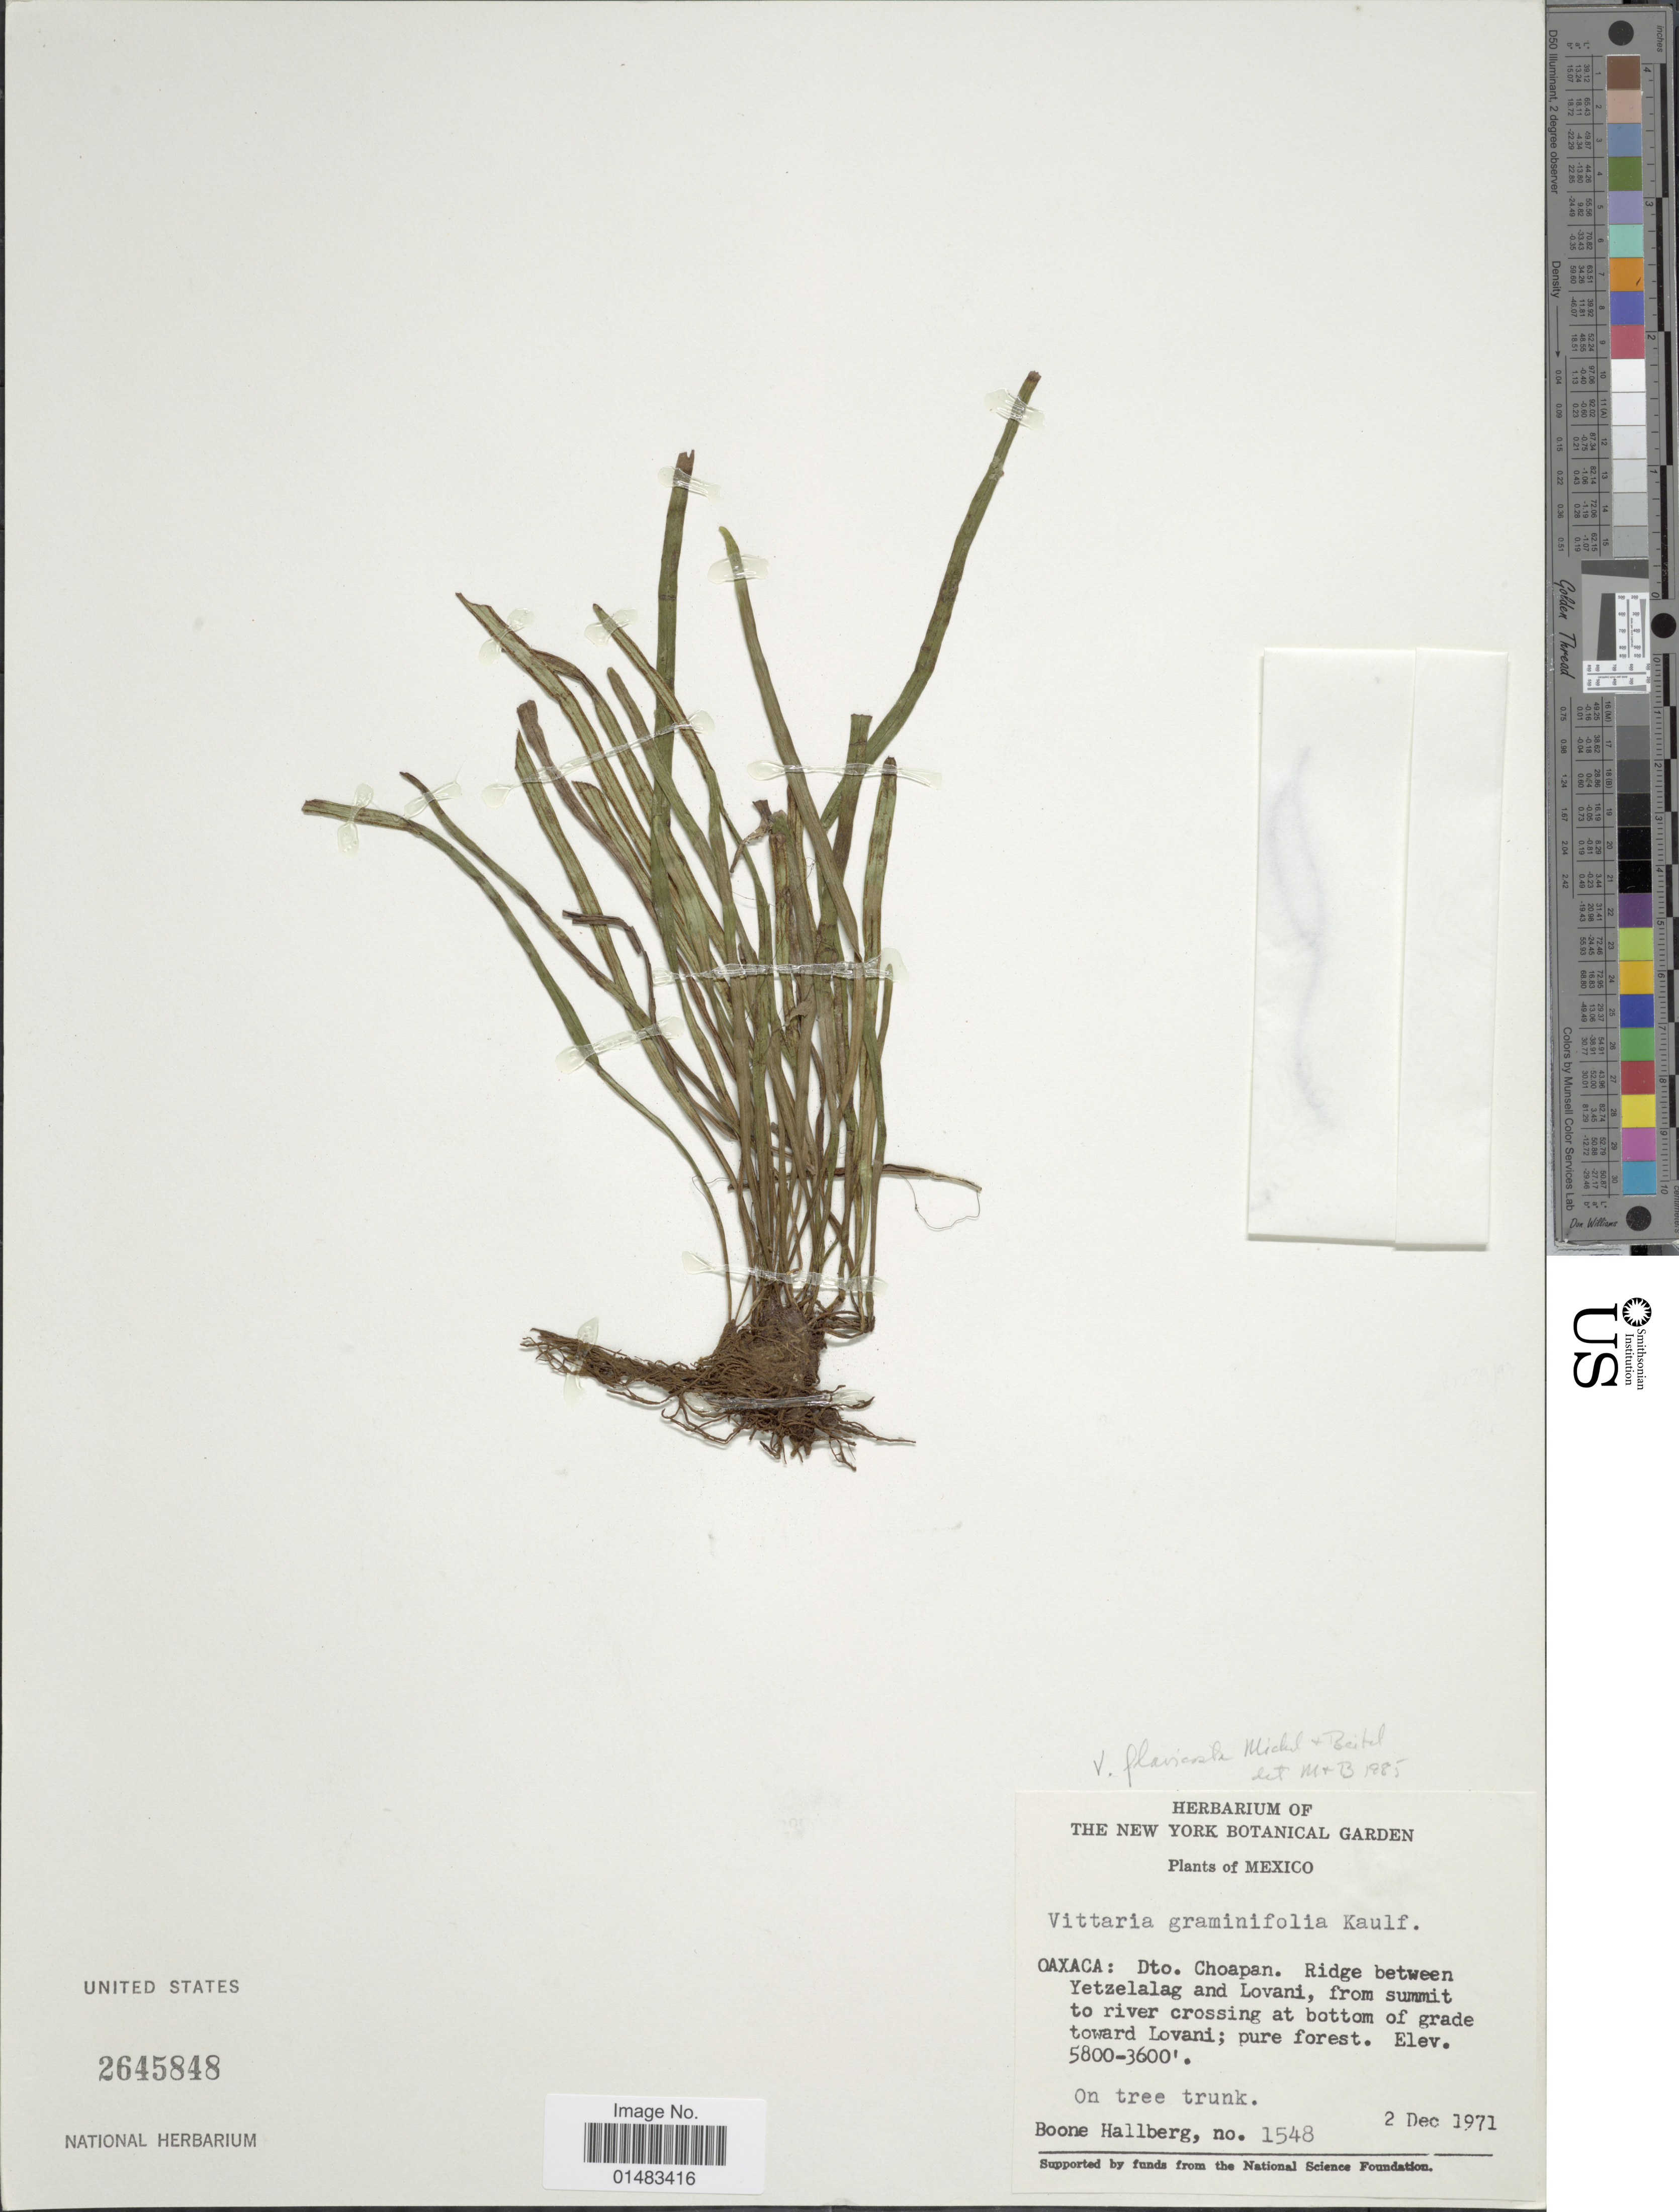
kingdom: Plantae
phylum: Tracheophyta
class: Polypodiopsida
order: Polypodiales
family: Pteridaceae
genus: Vittaria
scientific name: Vittaria filifolia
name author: Fée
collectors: B. Hallberg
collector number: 1548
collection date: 1971-12-02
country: Mexico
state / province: Oaxaca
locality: Plants of Mexico, Dto. Choapan. Ridge between Yetzelalag and Lovani, from summit to river crossing at bottom of grade toward Lovani; pure forest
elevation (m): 1097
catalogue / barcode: US 2645848